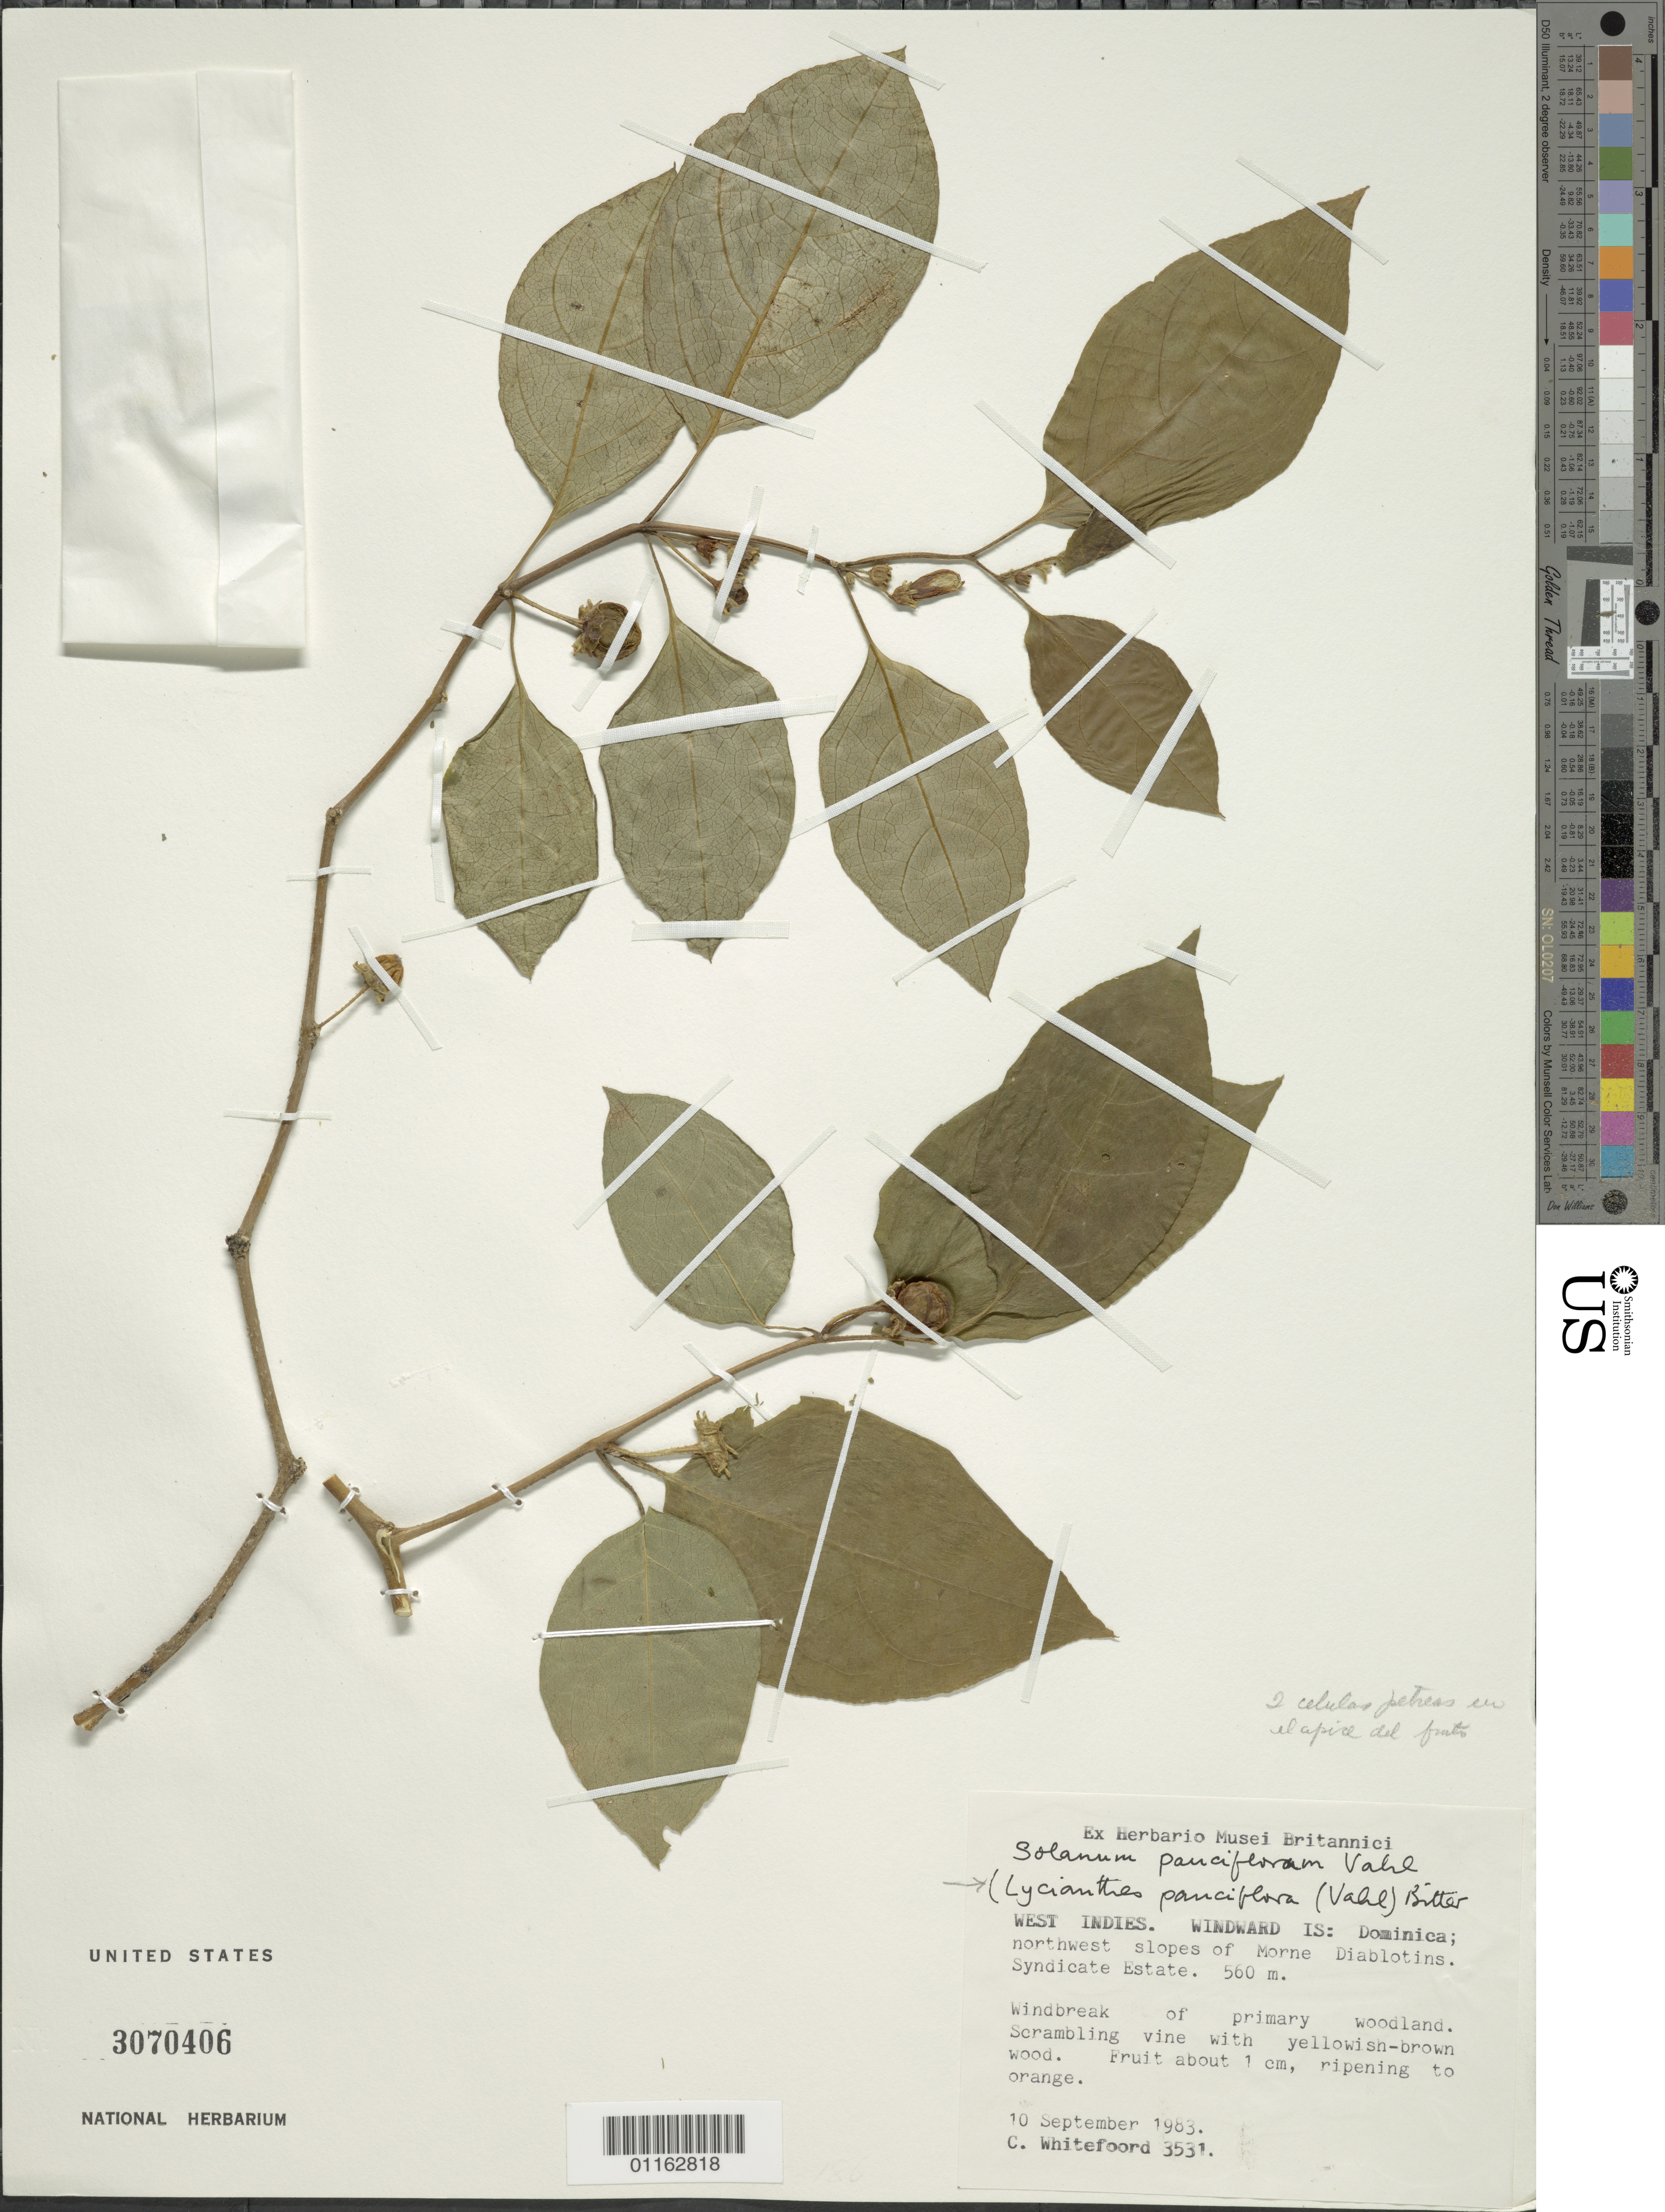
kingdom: Plantae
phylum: Tracheophyta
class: Magnoliopsida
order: Solanales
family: Solanaceae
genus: Lycianthes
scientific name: Lycianthes pauciflora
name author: (Vahl) Bitter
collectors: C. Whitefoord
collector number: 3531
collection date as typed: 10 Sep 1983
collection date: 1983-09-10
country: Dominica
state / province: St. Andrew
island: Dominica I.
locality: NW slopes of Morne Diablotins; Syndicate Estate; windbreak of primary woodland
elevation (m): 560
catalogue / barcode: US 3070406